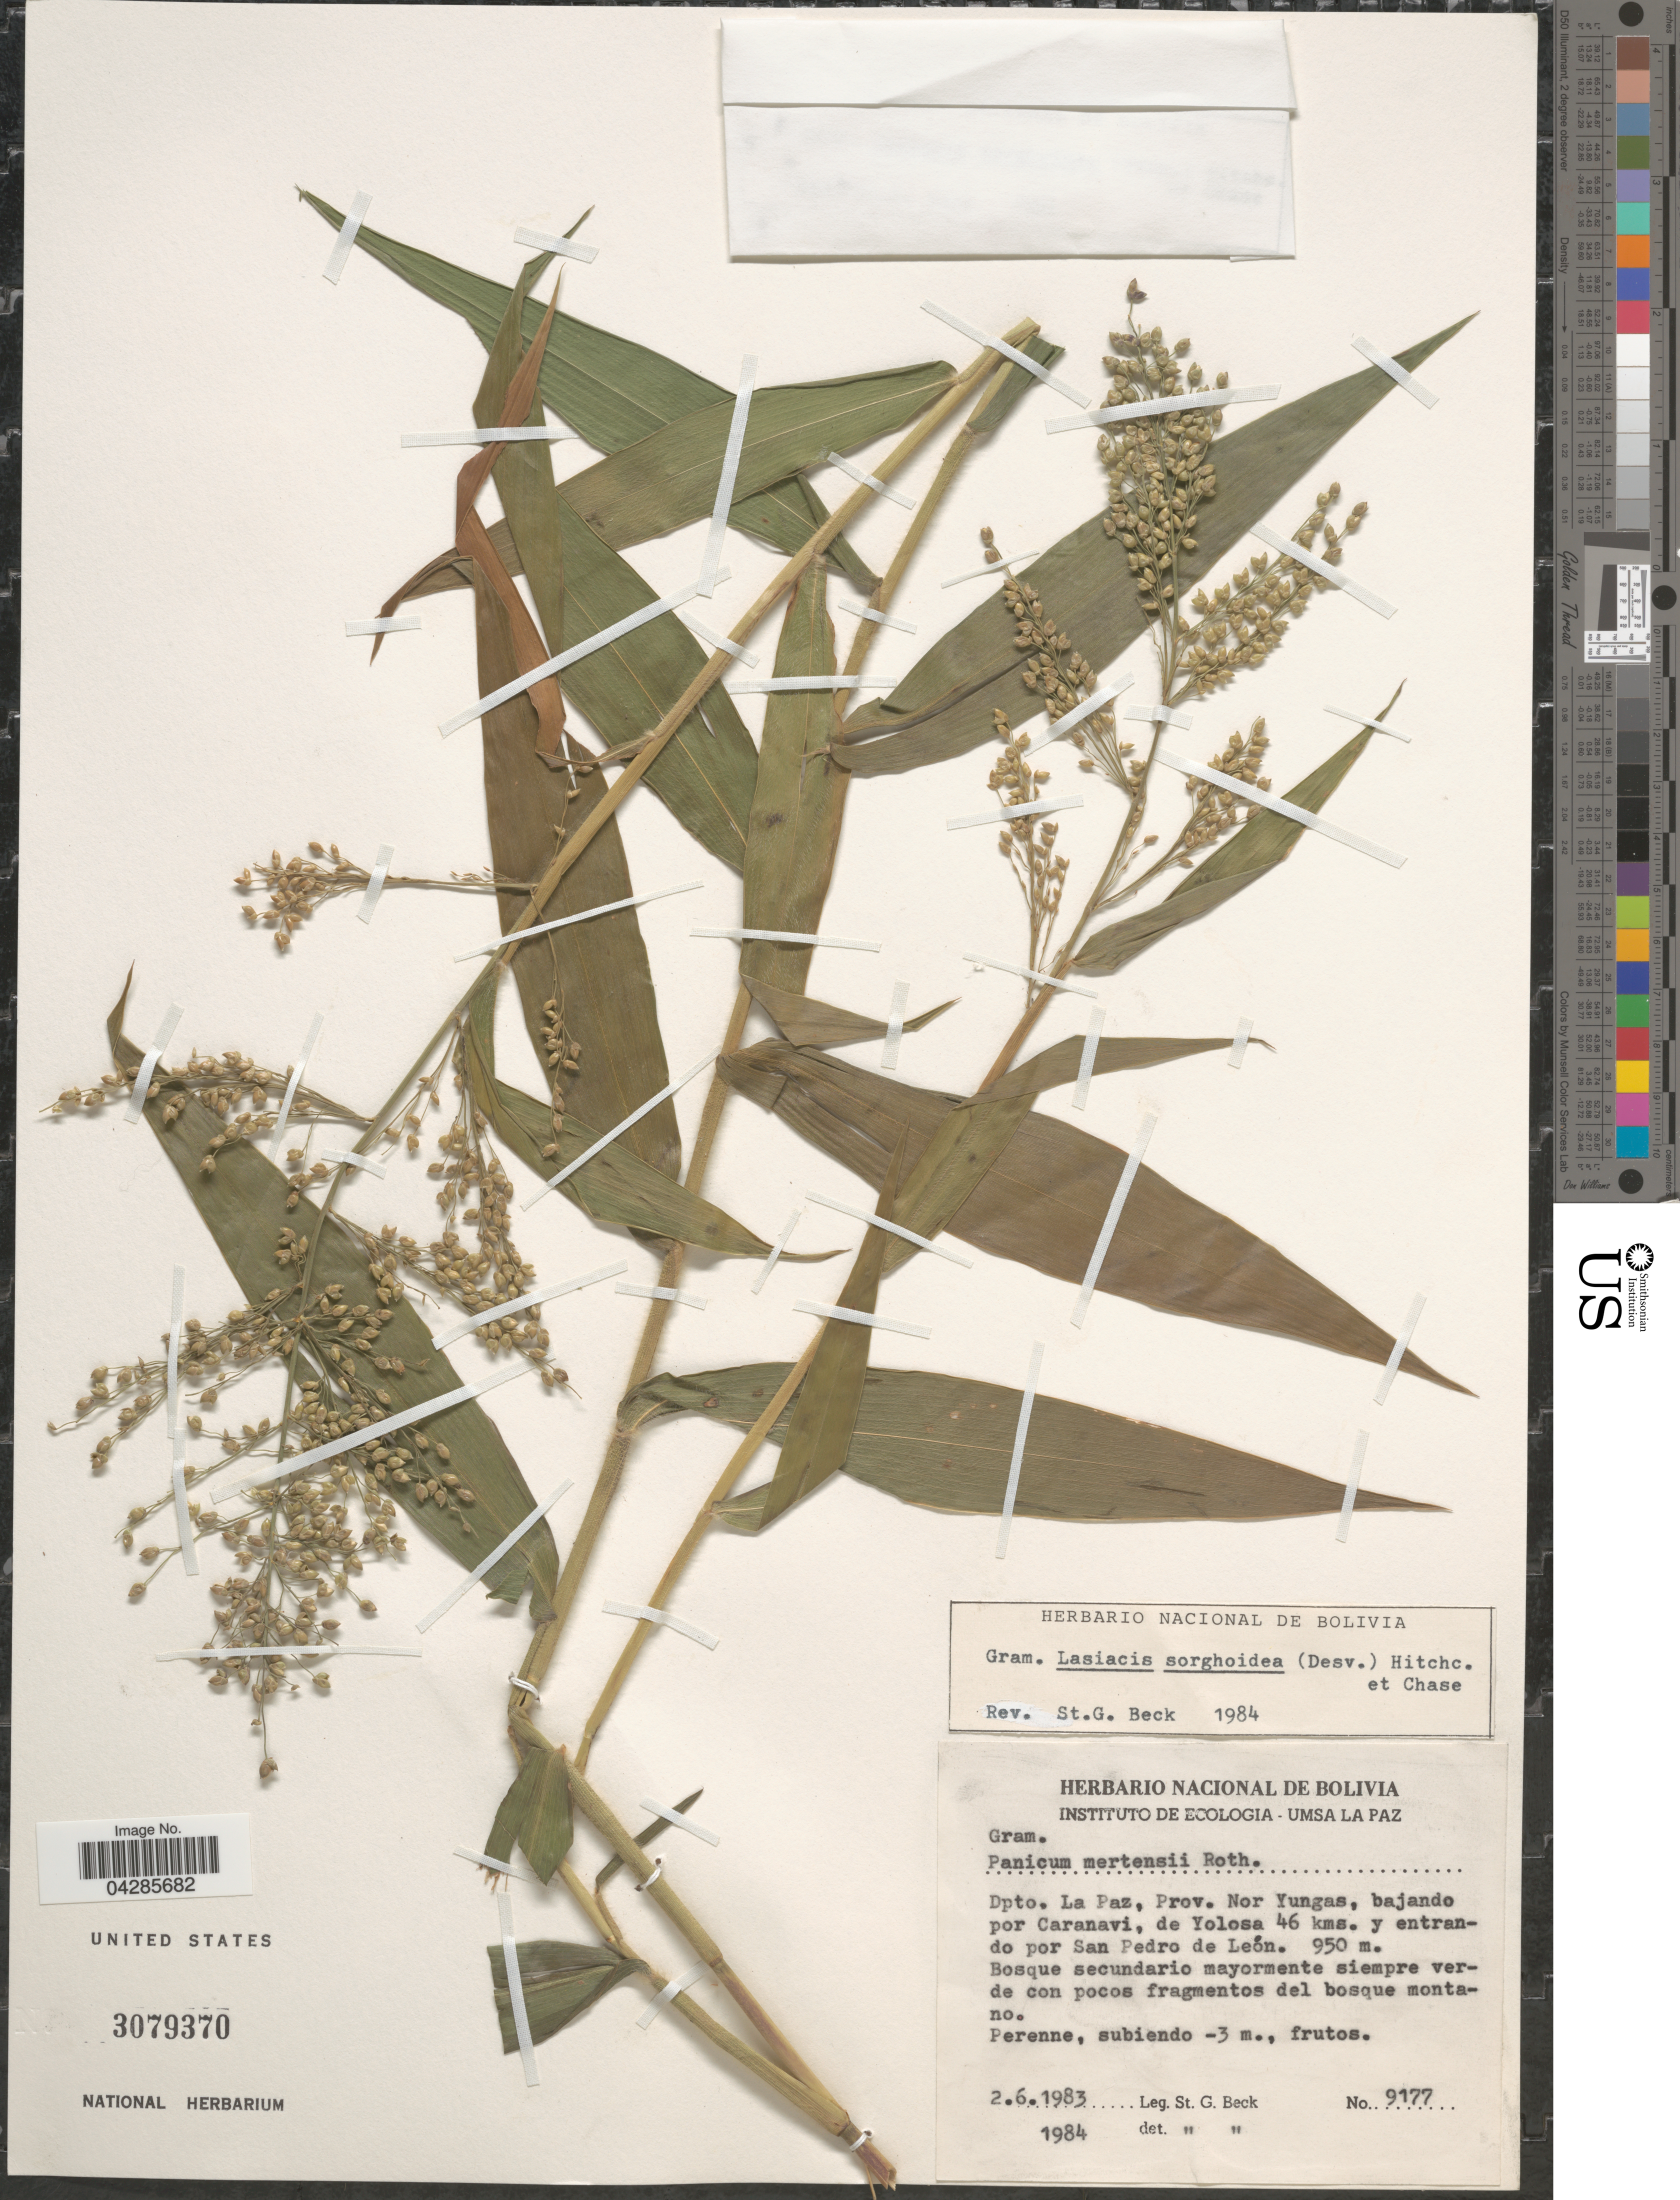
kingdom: Plantae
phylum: Tracheophyta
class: Liliopsida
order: Poales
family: Poaceae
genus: Lasiacis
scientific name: Lasiacis sorghoidea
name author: (Desv. ex Ham.) Hitchc. & Chase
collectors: S. G. Beck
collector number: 9177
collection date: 1983-06-02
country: Bolivia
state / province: La Paz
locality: Dpto. La Paz, Prov. Nor Yungas, bajando por Caranavi, de Yolosa 46 kms. y entrando por San Pedro de León.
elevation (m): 950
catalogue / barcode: US 3079370